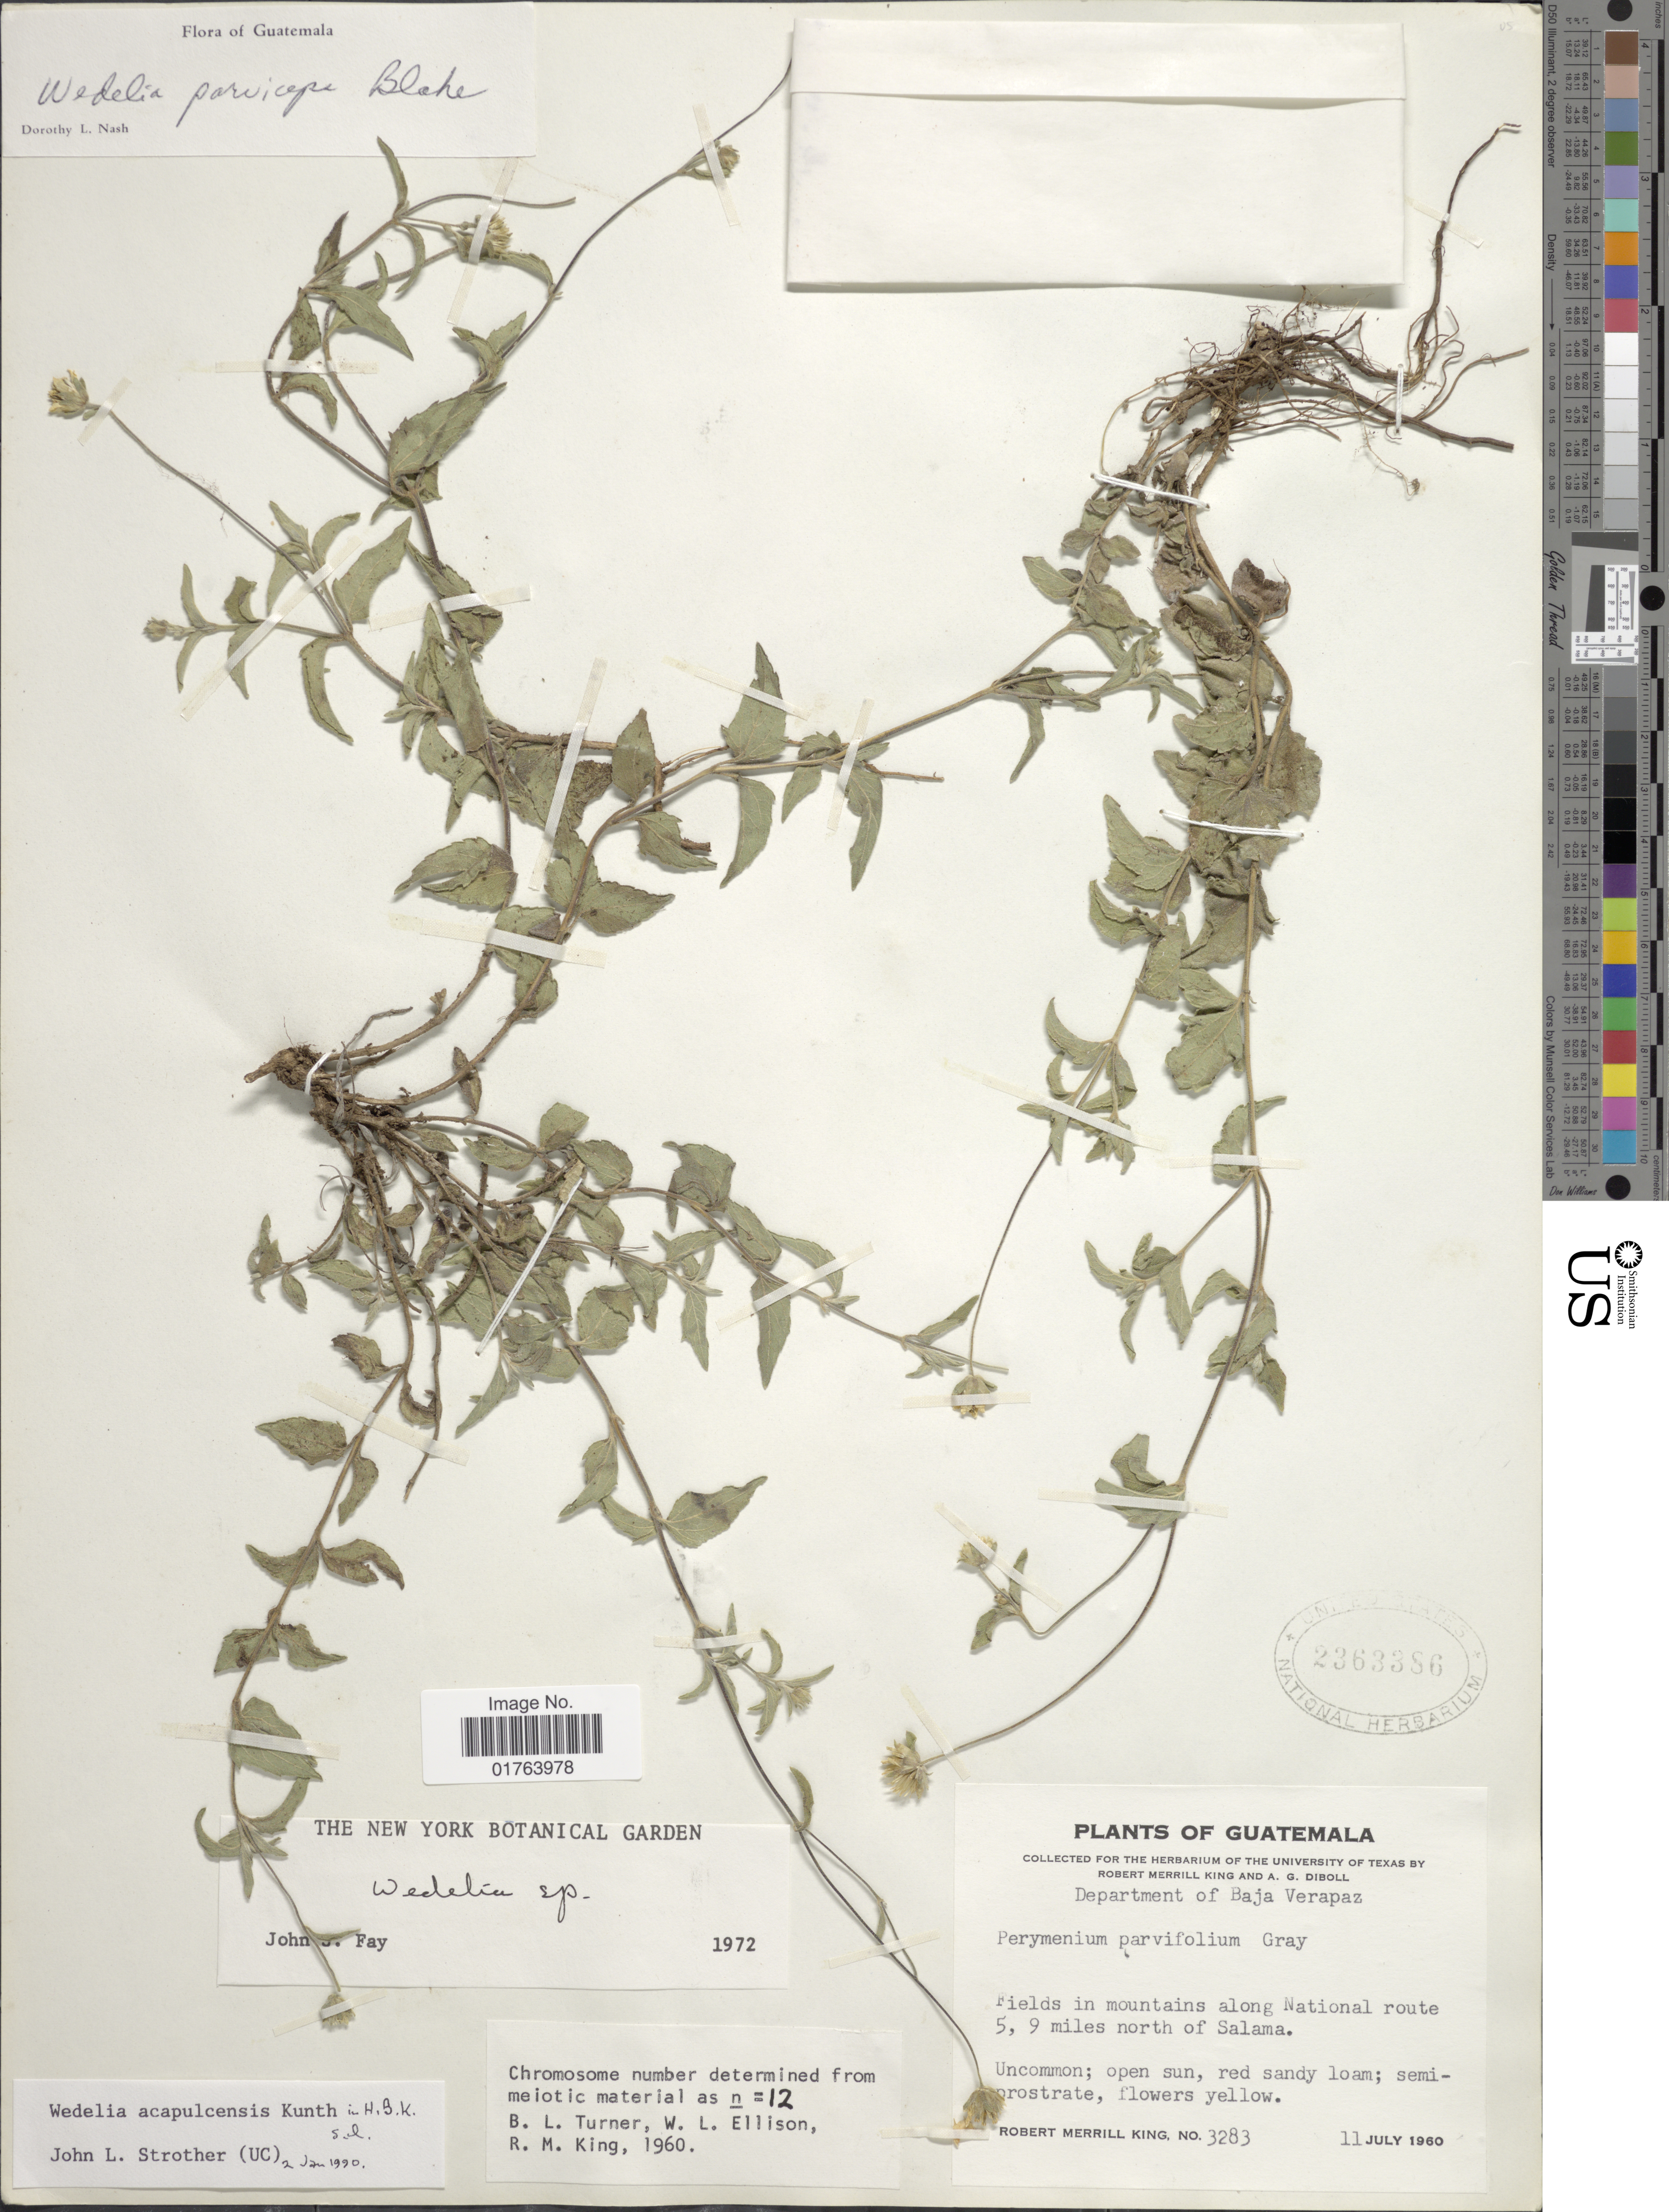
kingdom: Plantae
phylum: Tracheophyta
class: Magnoliopsida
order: Asterales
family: Asteraceae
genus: Wedelia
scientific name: Wedelia acapulcensis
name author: Kunth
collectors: R. M. King & A. Diboll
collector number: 3283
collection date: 1960-07-11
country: Guatemala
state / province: Baja Verapaz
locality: Fields in mountains along National route 5, 9 miles north of Salama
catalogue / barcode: US 2363386